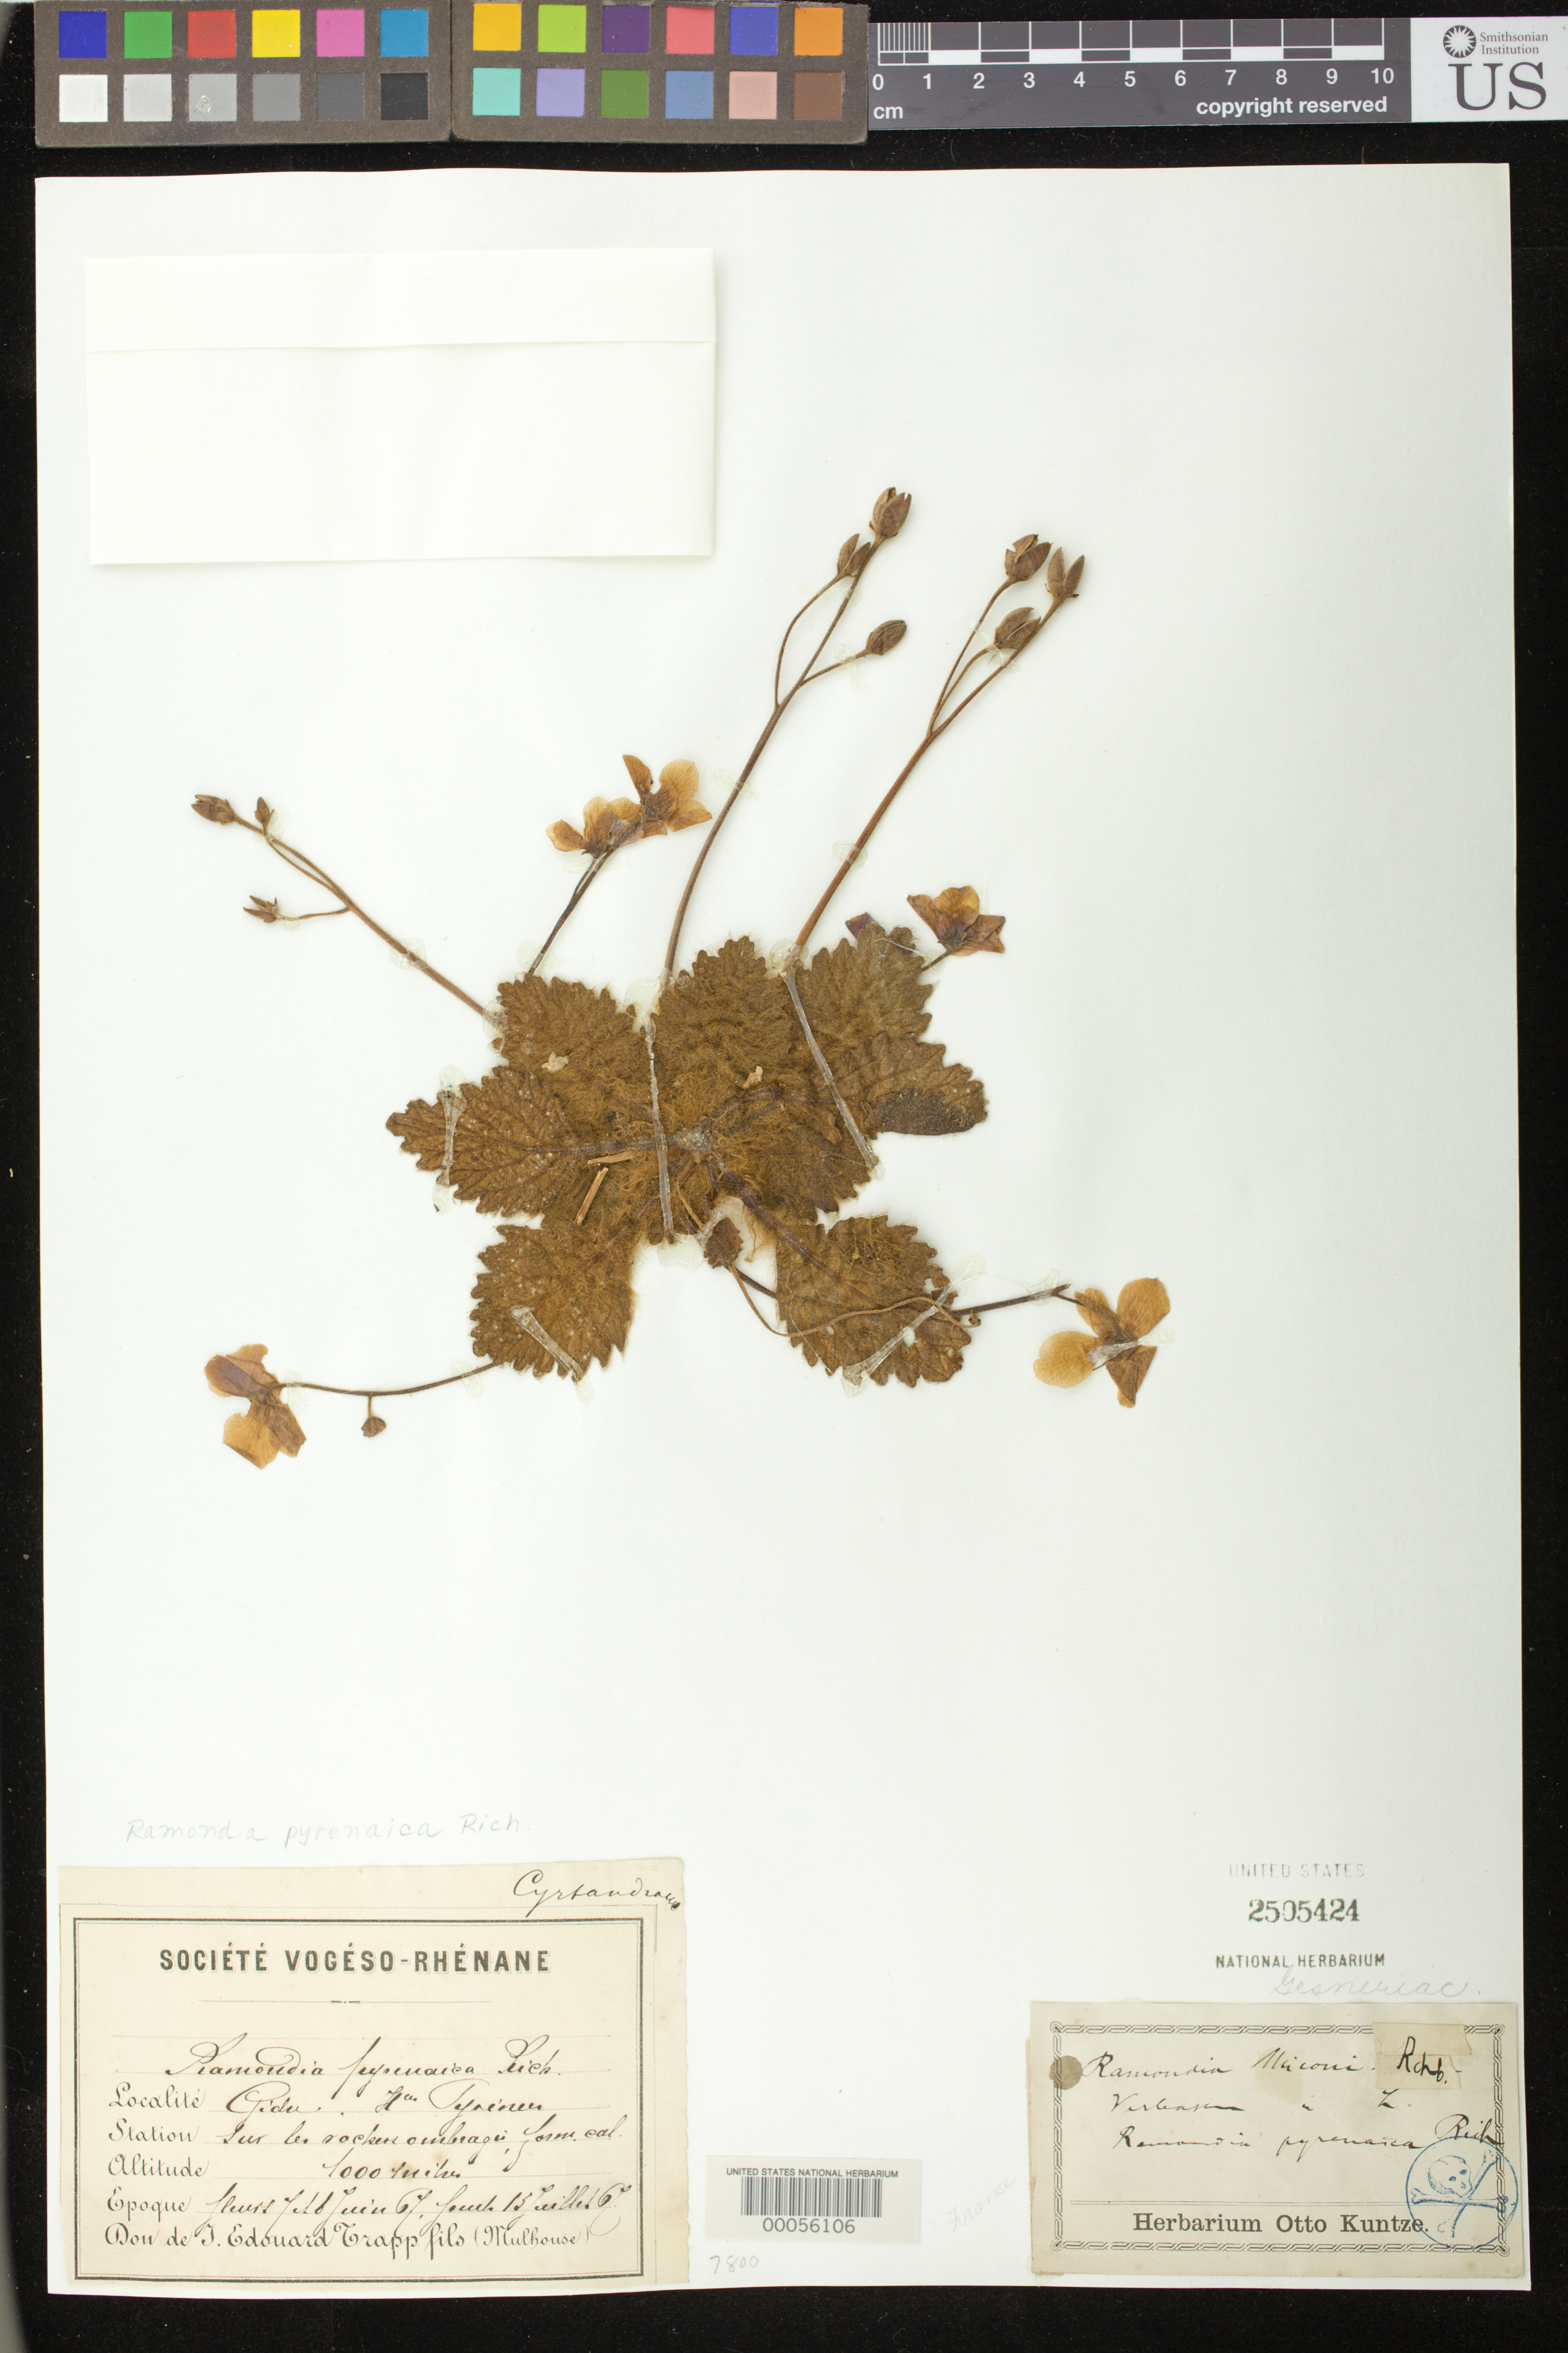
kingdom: Plantae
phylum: Tracheophyta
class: Magnoliopsida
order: Lamiales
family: Gesneriaceae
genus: Ramonda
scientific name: Ramonda pyrenaica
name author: Rich. ex Pers.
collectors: D. Trapp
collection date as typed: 15 Jul 1867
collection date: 1867-07-15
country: France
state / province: Occitanie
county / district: Hautes-Pyrénées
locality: Hautes-Pyrenees, Gedre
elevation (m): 1000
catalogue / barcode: US 2505424